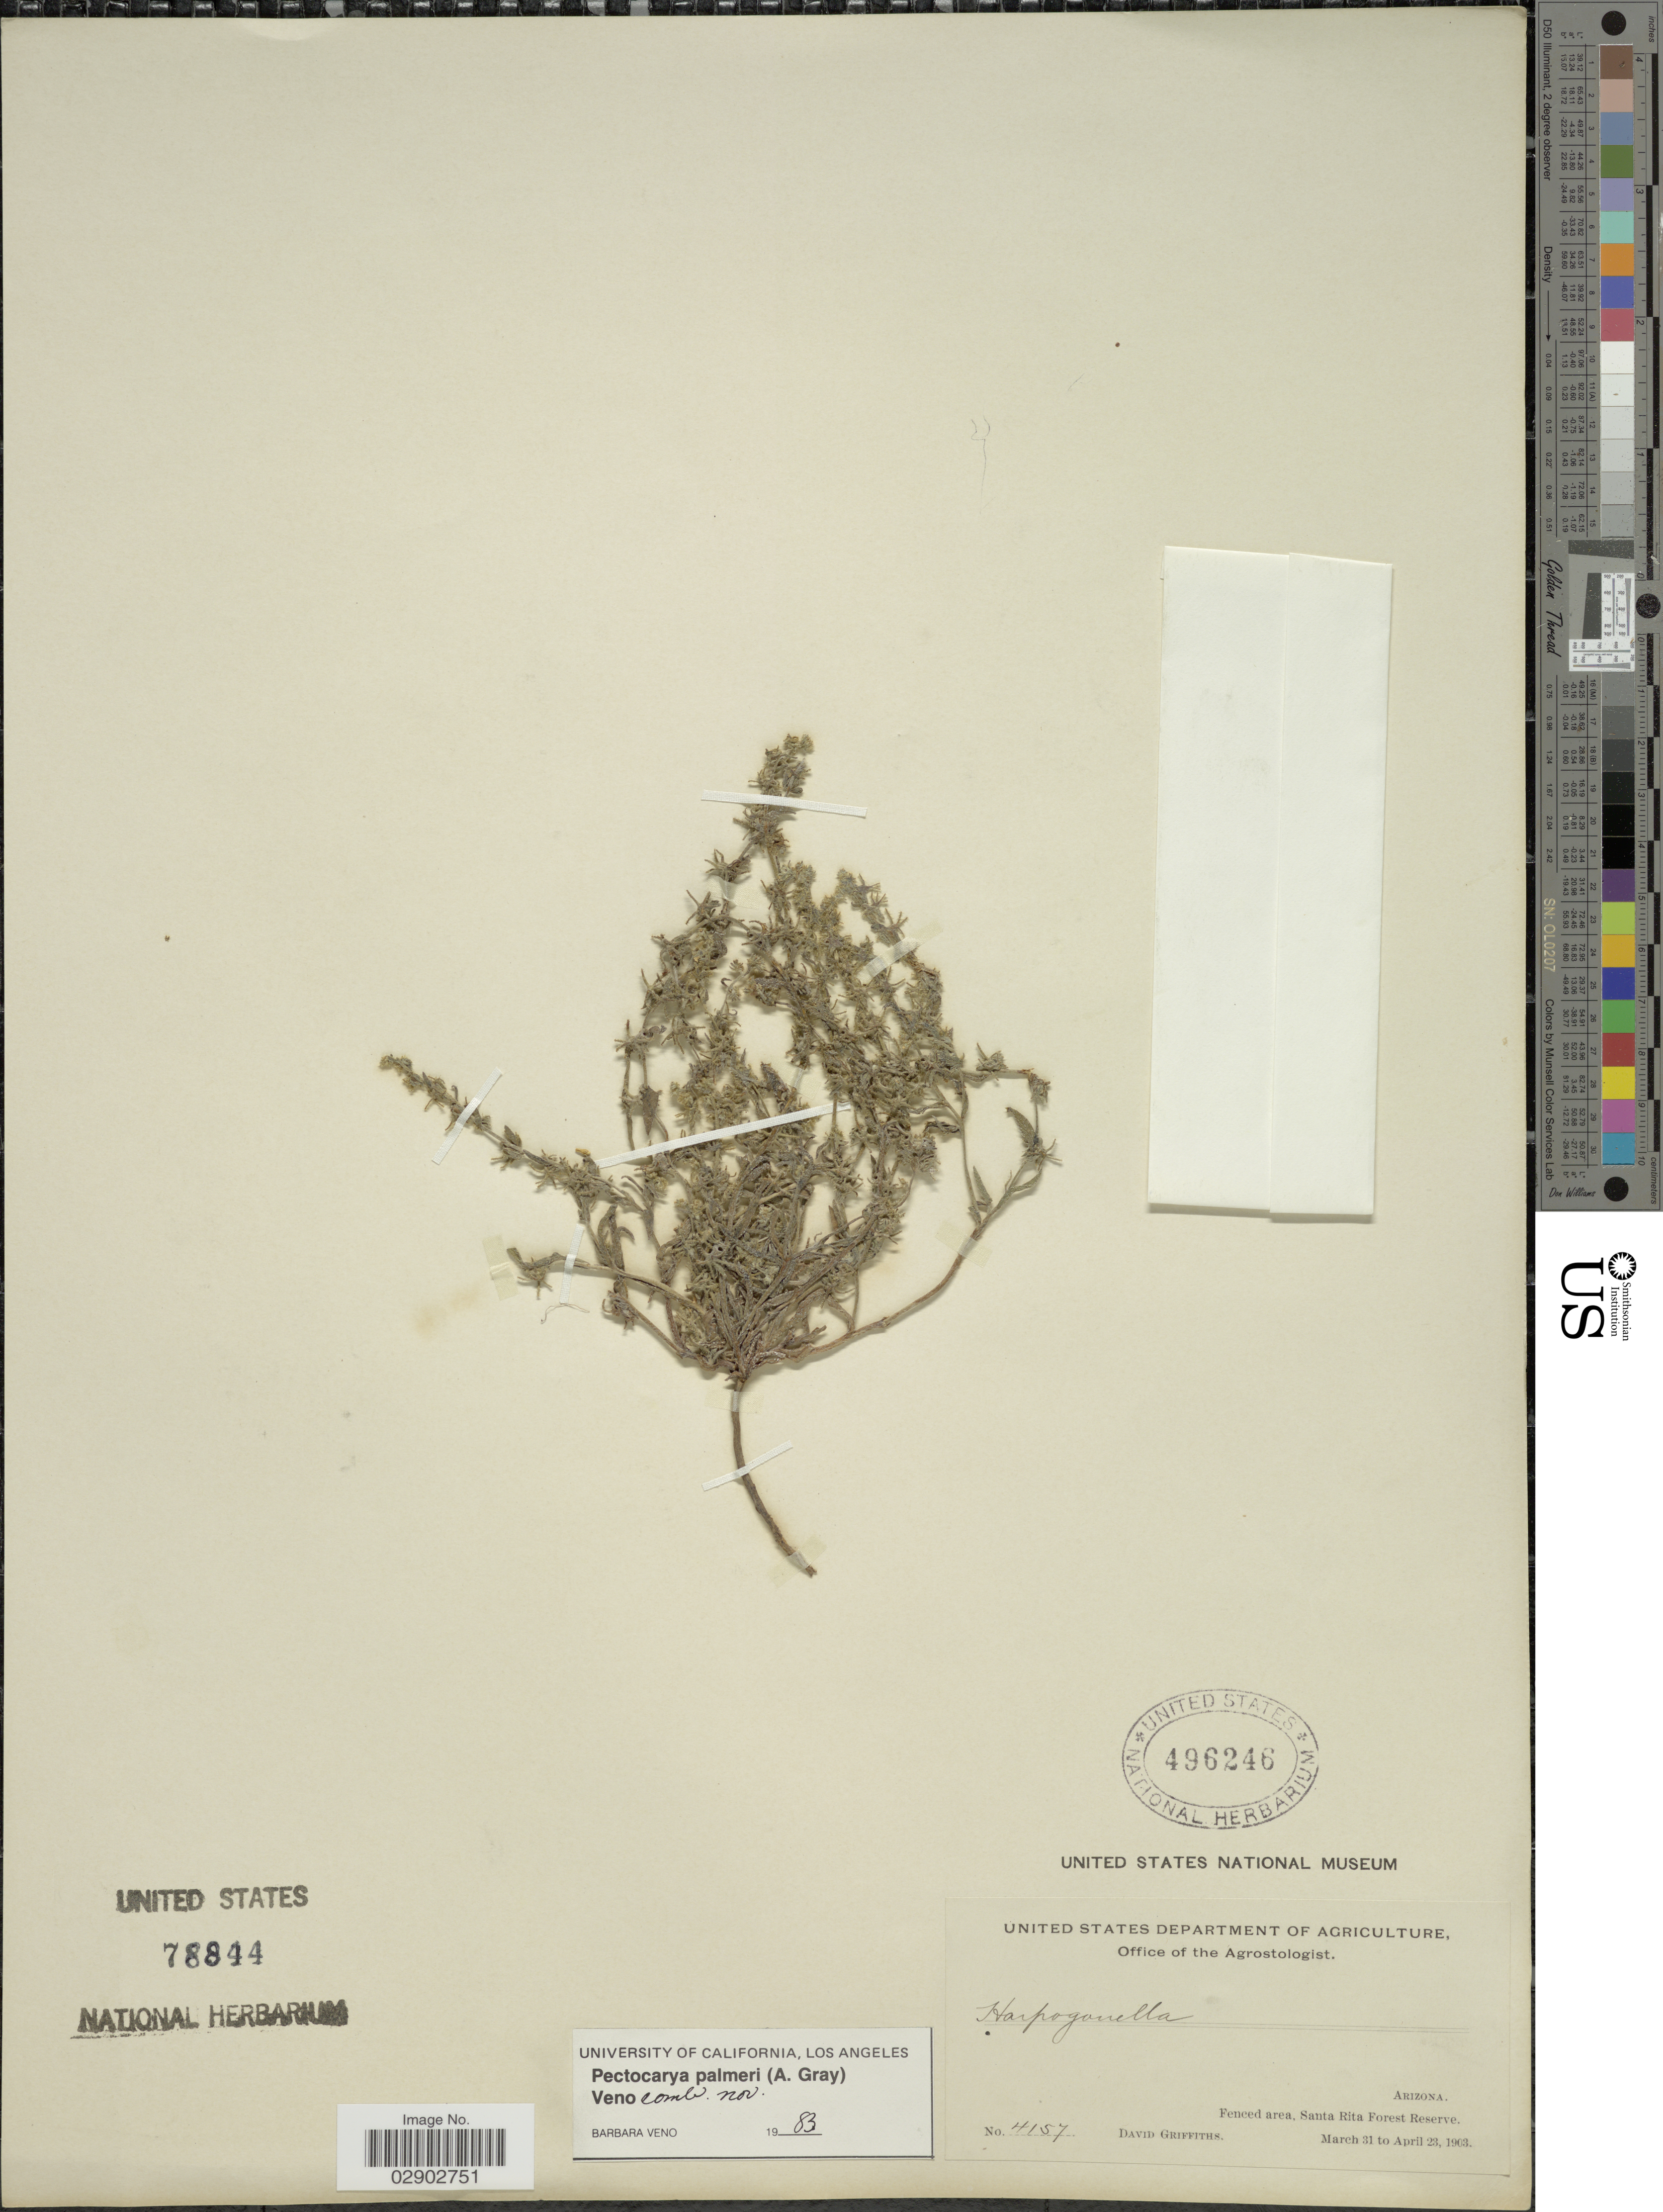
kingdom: Plantae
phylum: Tracheophyta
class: Magnoliopsida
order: Boraginales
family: Boraginaceae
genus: Harpagonella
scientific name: Harpagonella palmeri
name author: A. Gray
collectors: D. Griffiths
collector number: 4157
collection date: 1903-03-31/1903-04-23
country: United States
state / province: Arizona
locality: Fenced area, Santa Rita Forest Reserve.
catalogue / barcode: US 496246